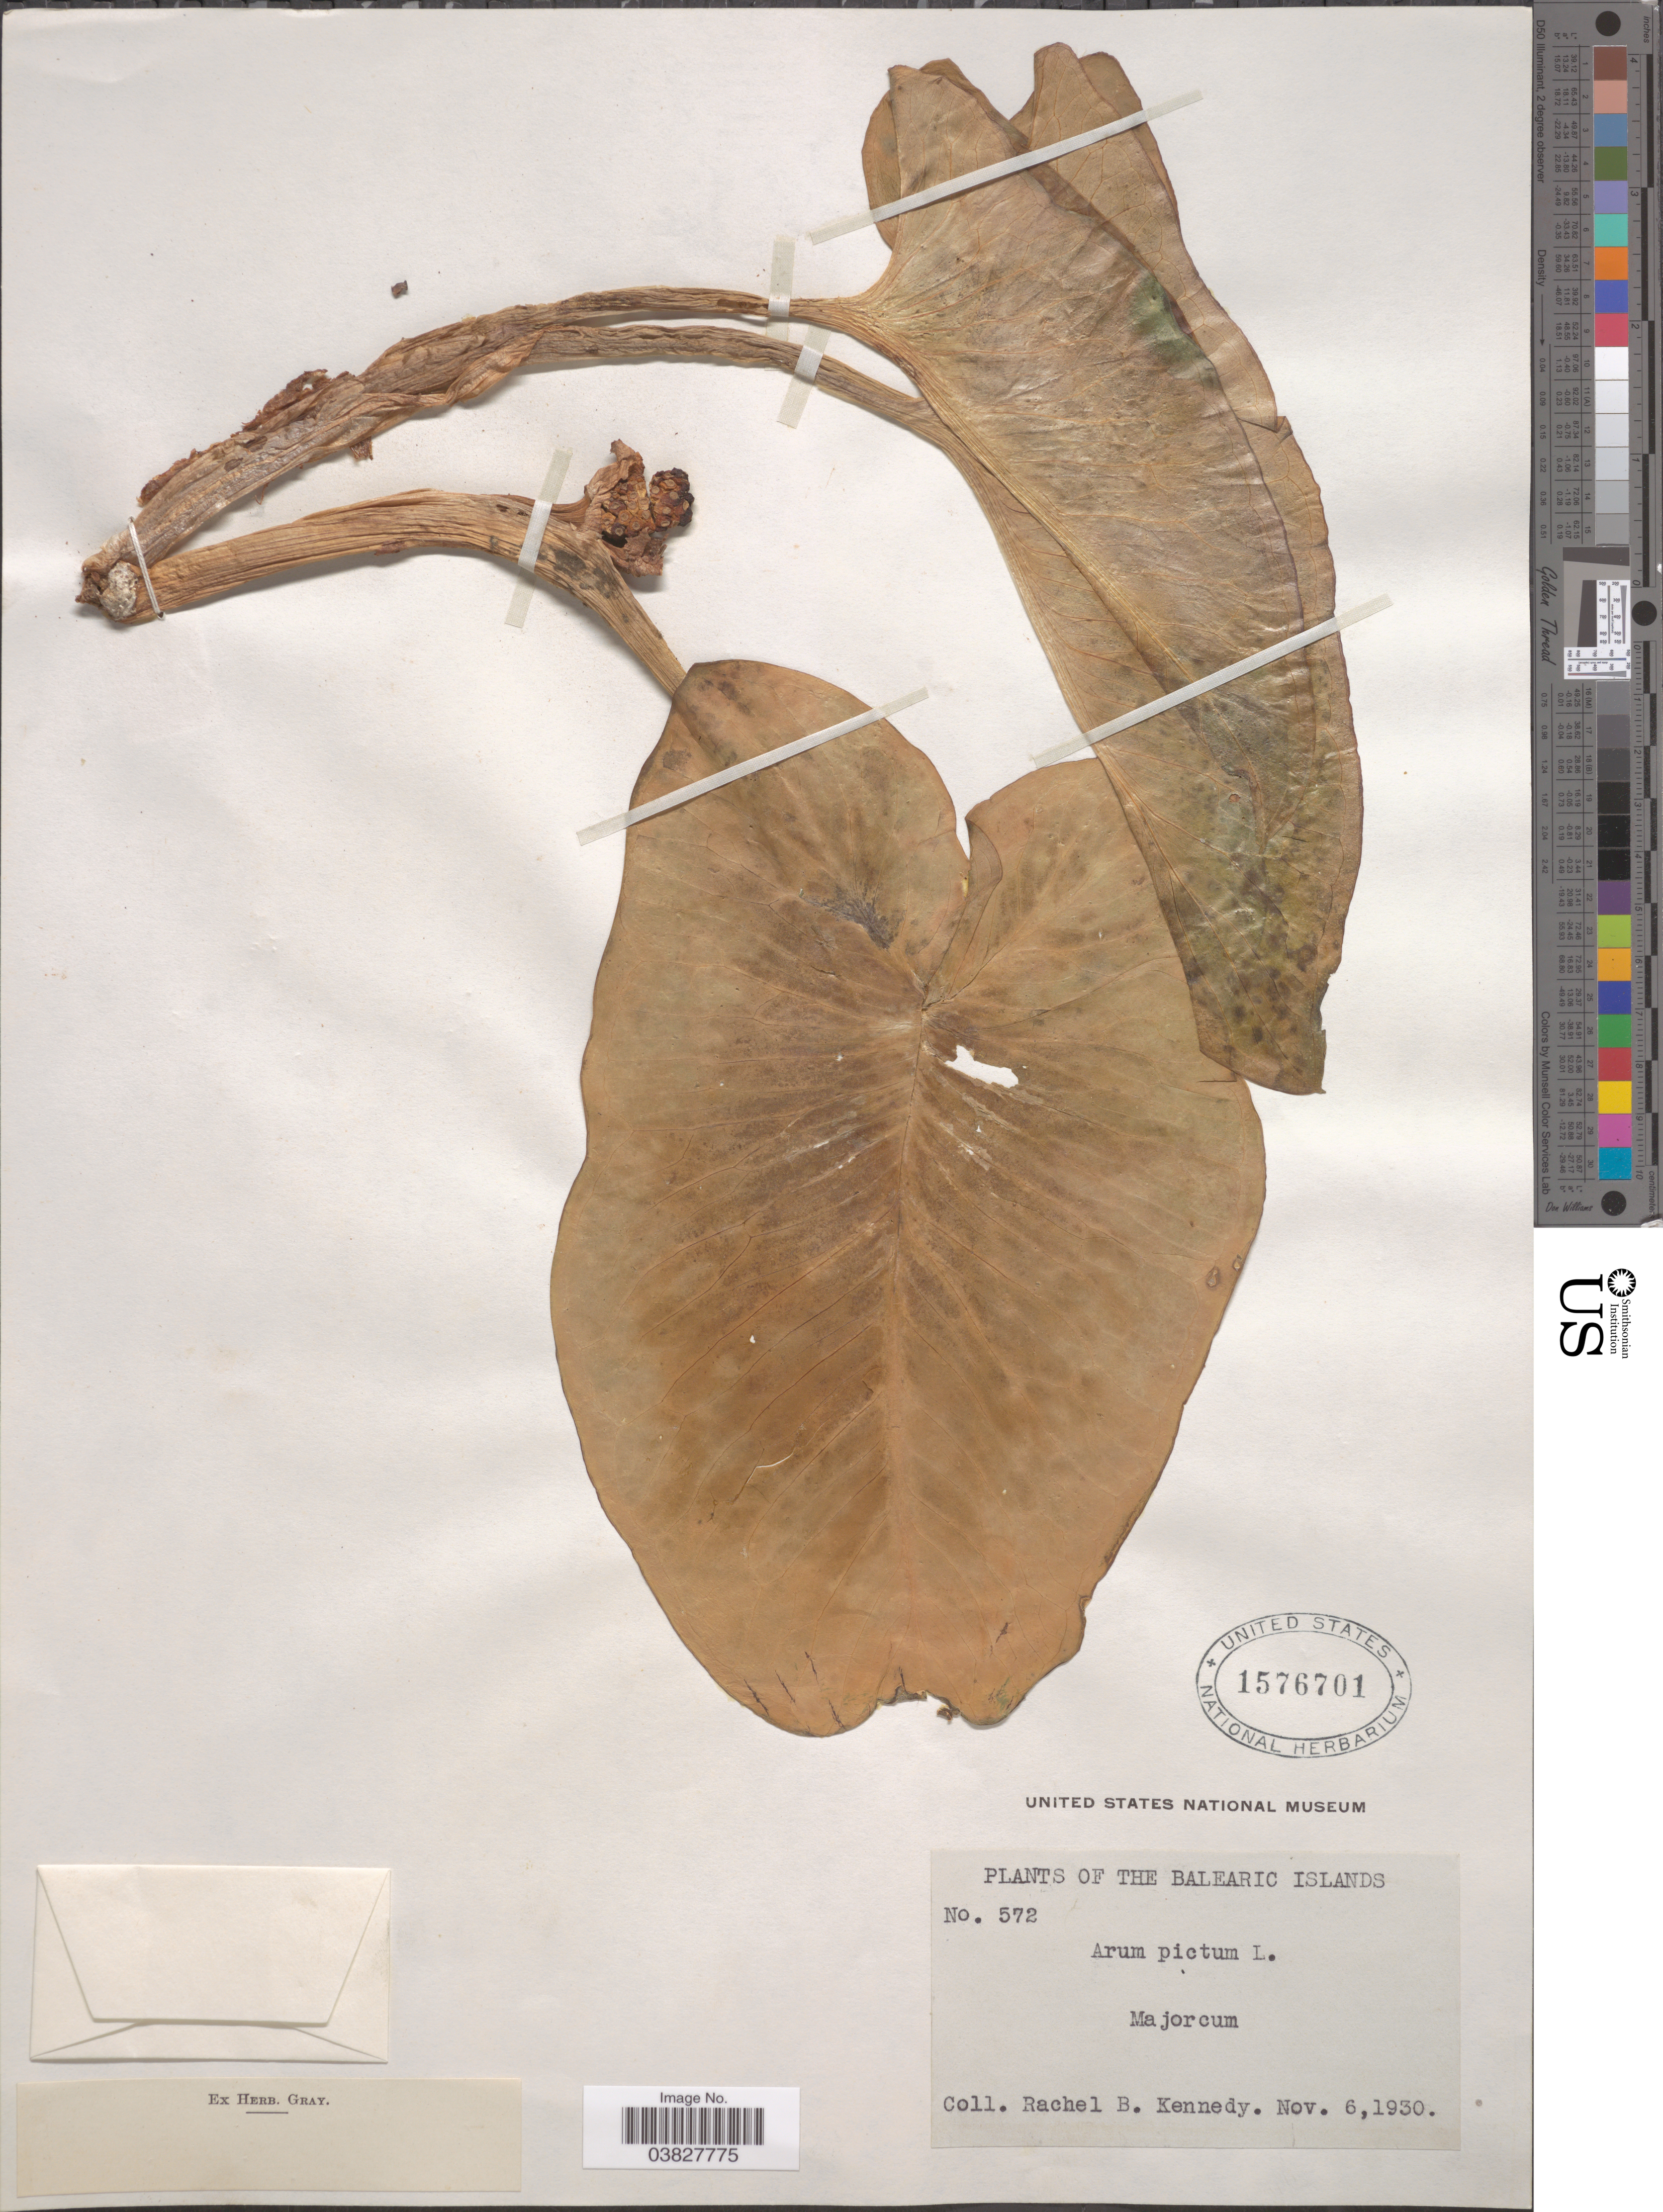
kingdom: Plantae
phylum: Tracheophyta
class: Liliopsida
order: Alismatales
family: Araceae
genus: Arum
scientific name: Arum pictum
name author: L. f.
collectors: Kennedy, R.B.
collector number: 572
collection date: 1930-11-06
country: Spain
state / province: Islas Baleares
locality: The Balearic Islands. Majorcum.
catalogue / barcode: US 1576701